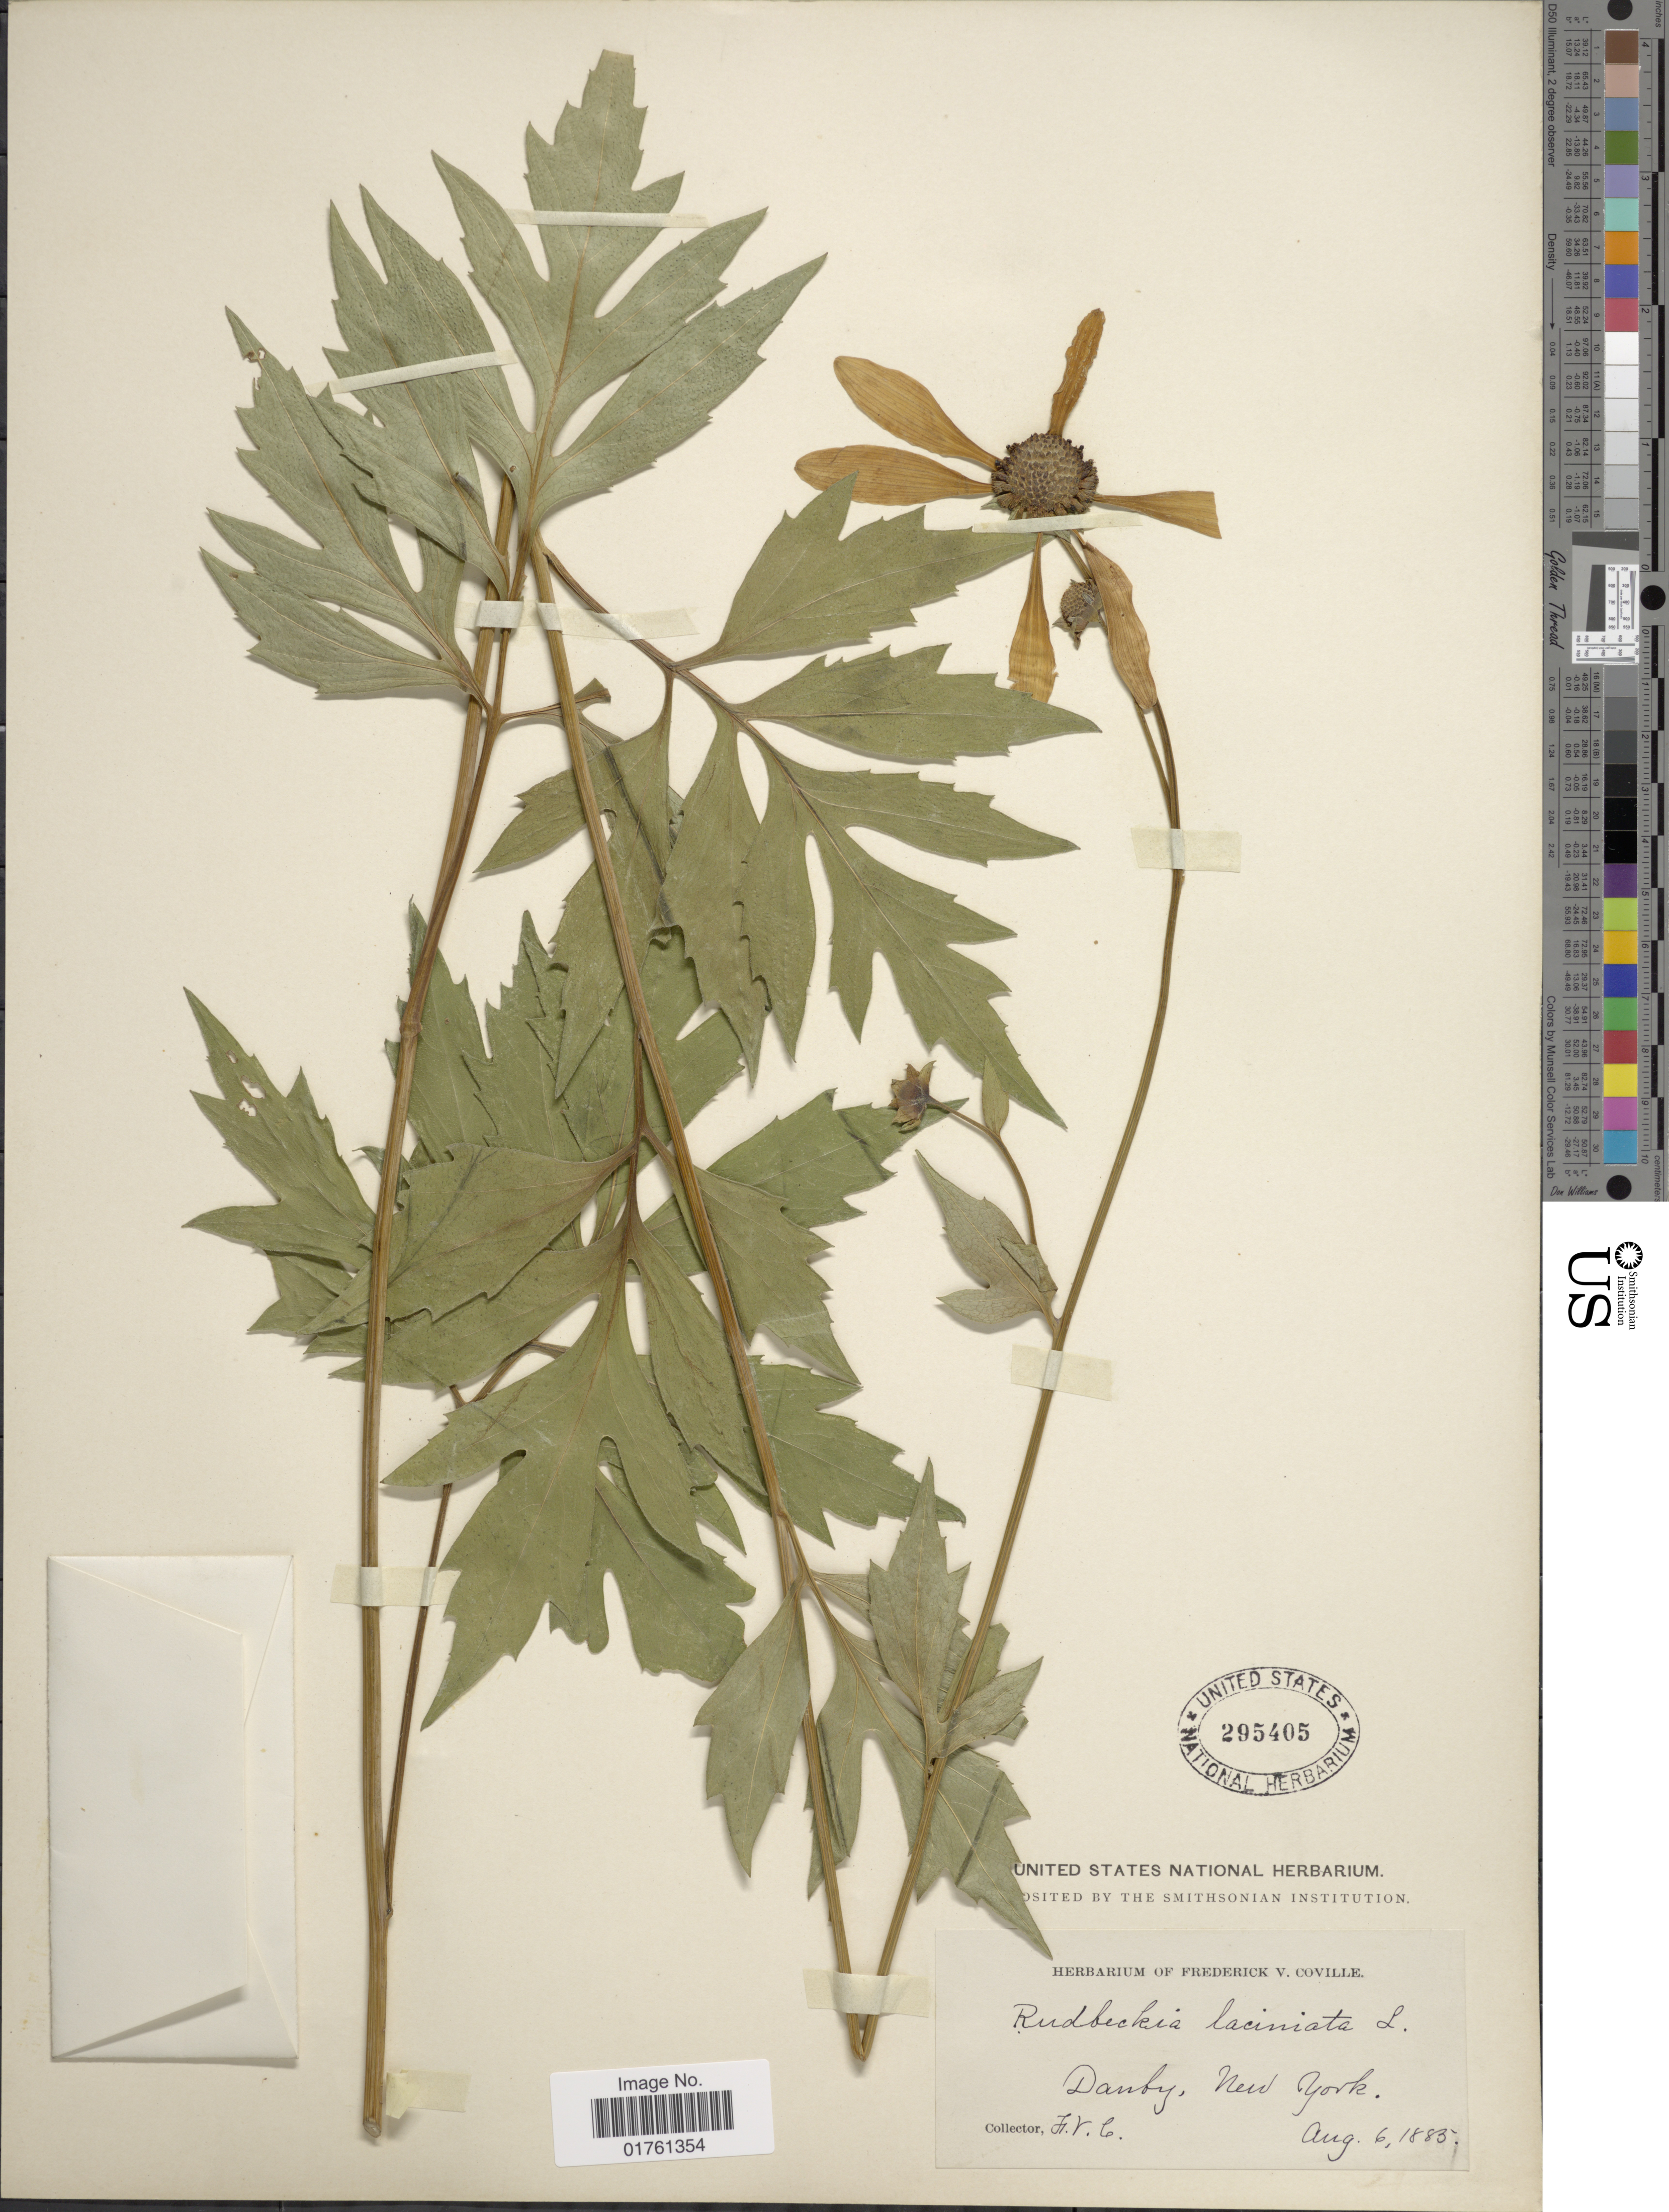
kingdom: Plantae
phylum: Tracheophyta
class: Magnoliopsida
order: Asterales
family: Asteraceae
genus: Rudbeckia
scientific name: Rudbeckia laciniata var. bipinnata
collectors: F. V. Coville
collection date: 1885-08-06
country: United States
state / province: New York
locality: Danby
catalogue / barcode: US 295405